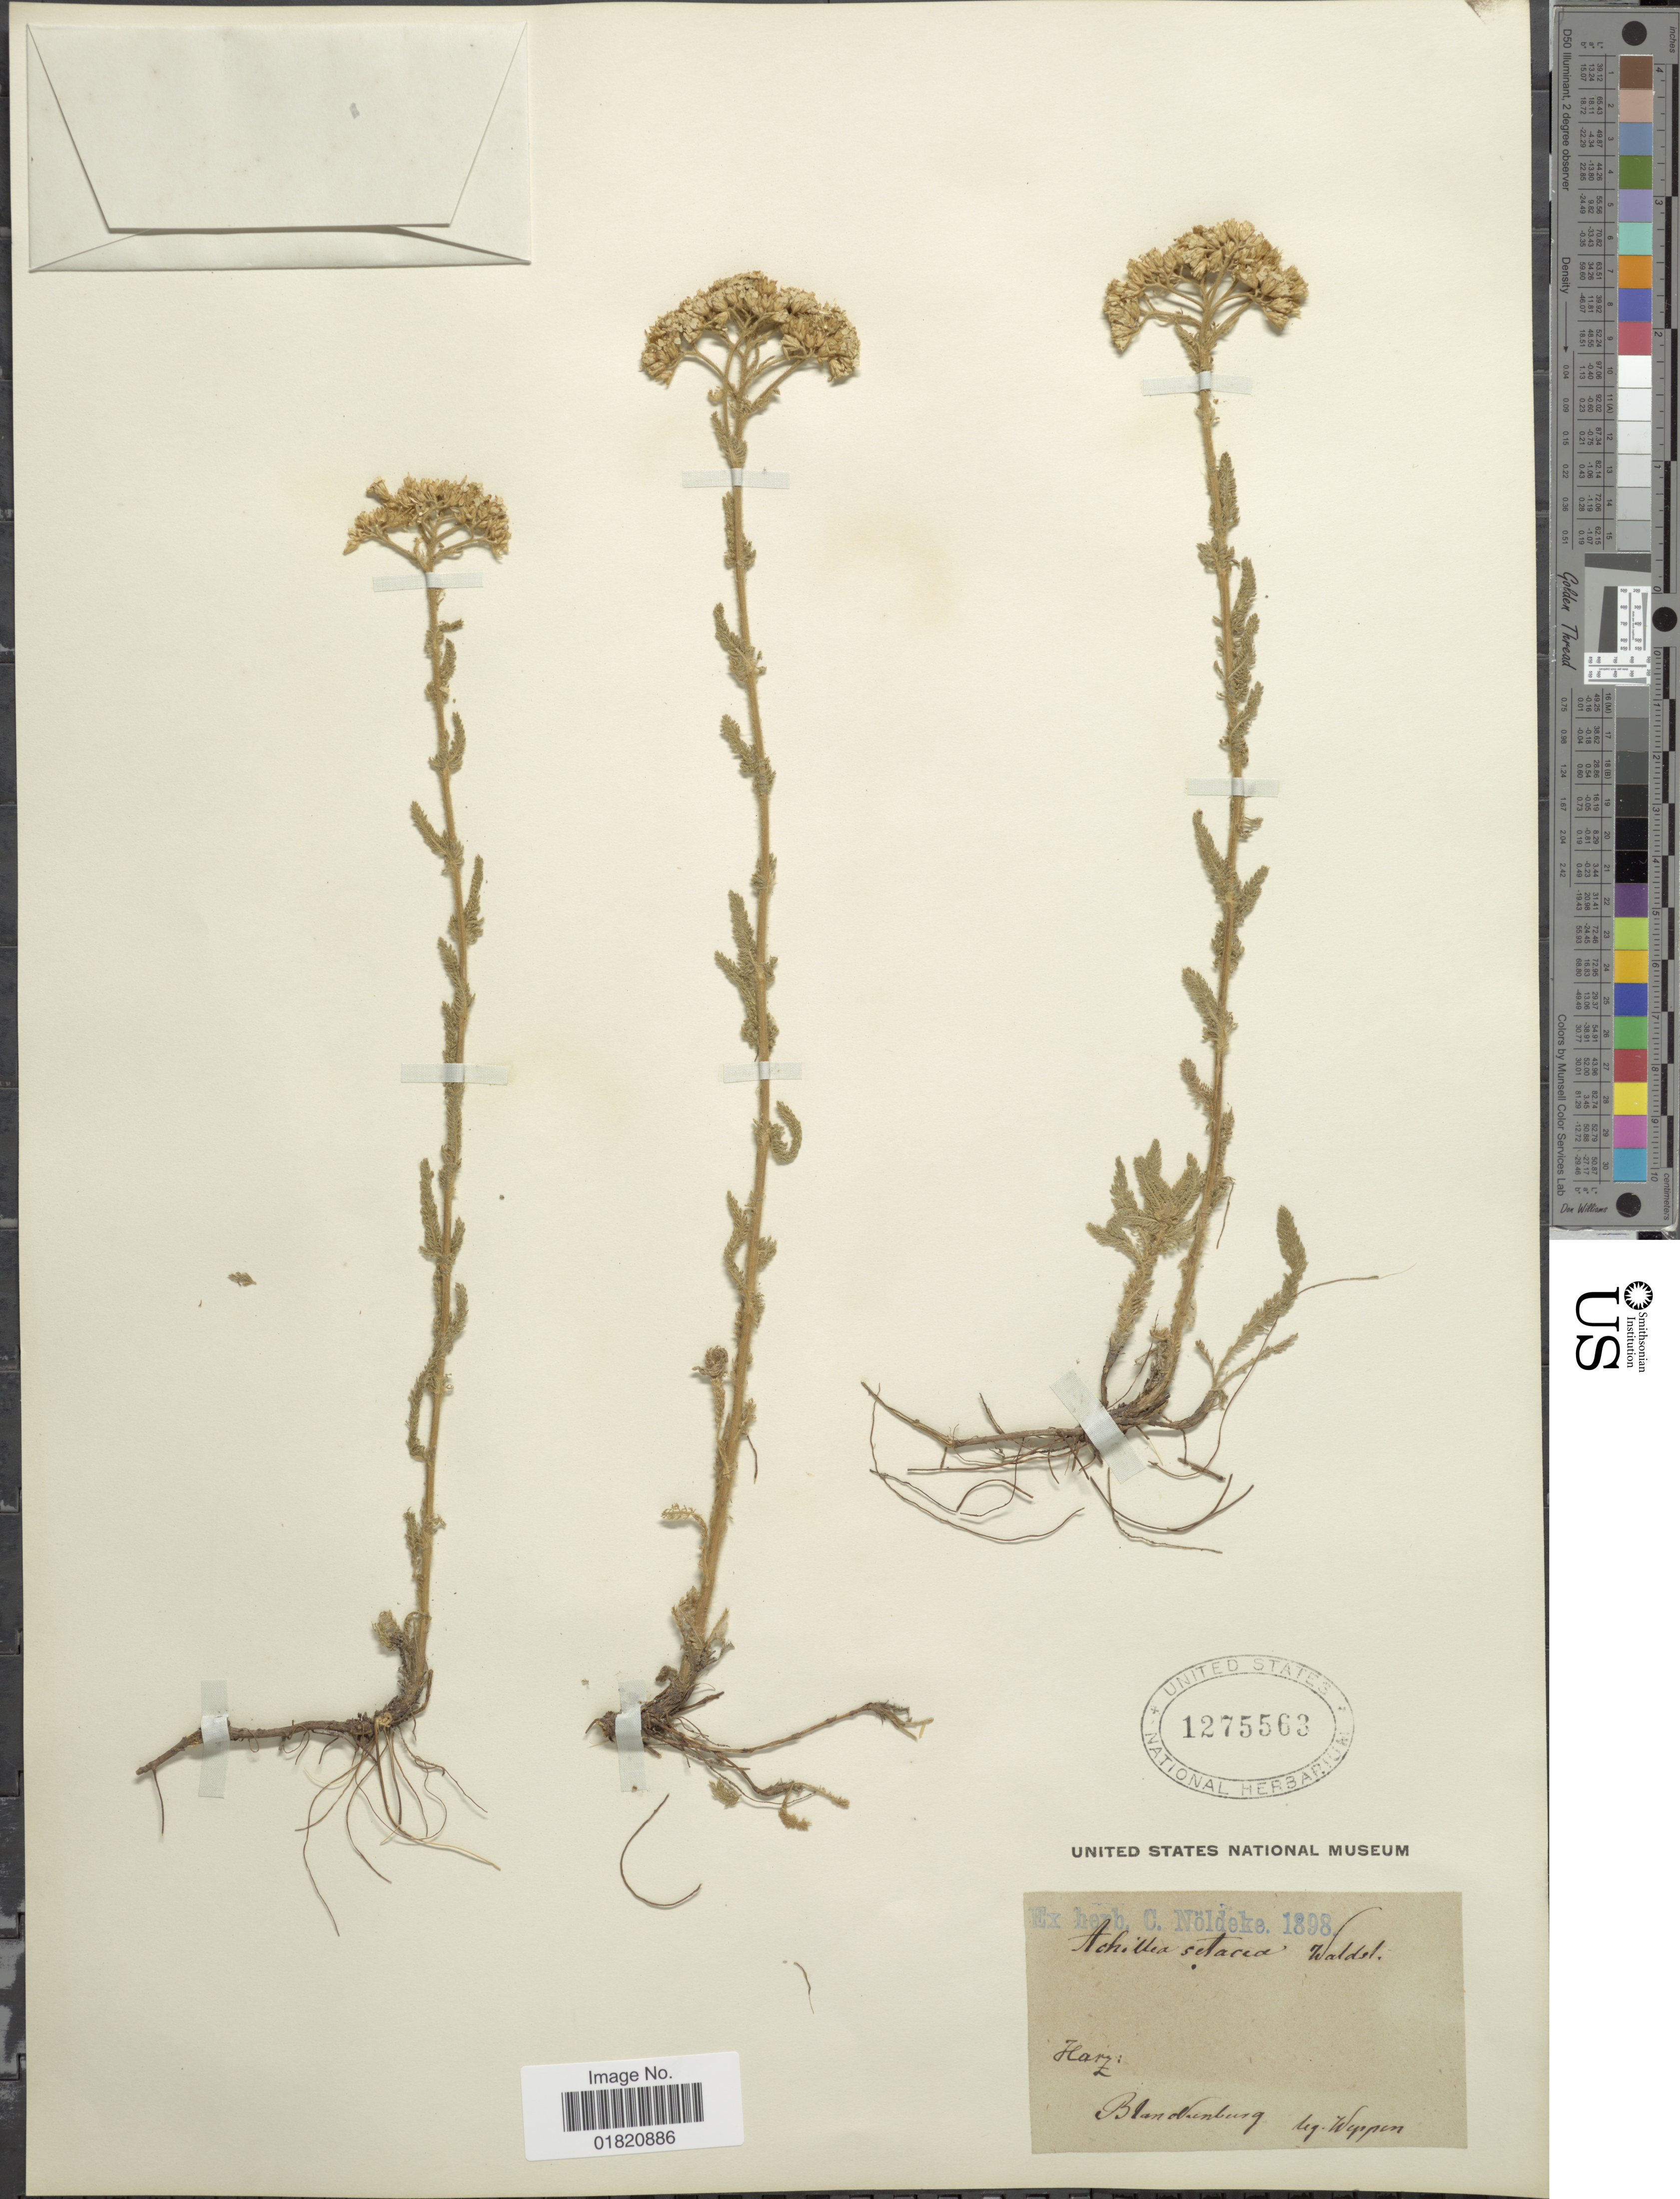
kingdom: Plantae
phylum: Tracheophyta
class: Magnoliopsida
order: Asterales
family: Asteraceae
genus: Achillea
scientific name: Achillea setacea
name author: Waldst. & Kit.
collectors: Weppen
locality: Blandenburg [interpreted]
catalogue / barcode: US 1275563